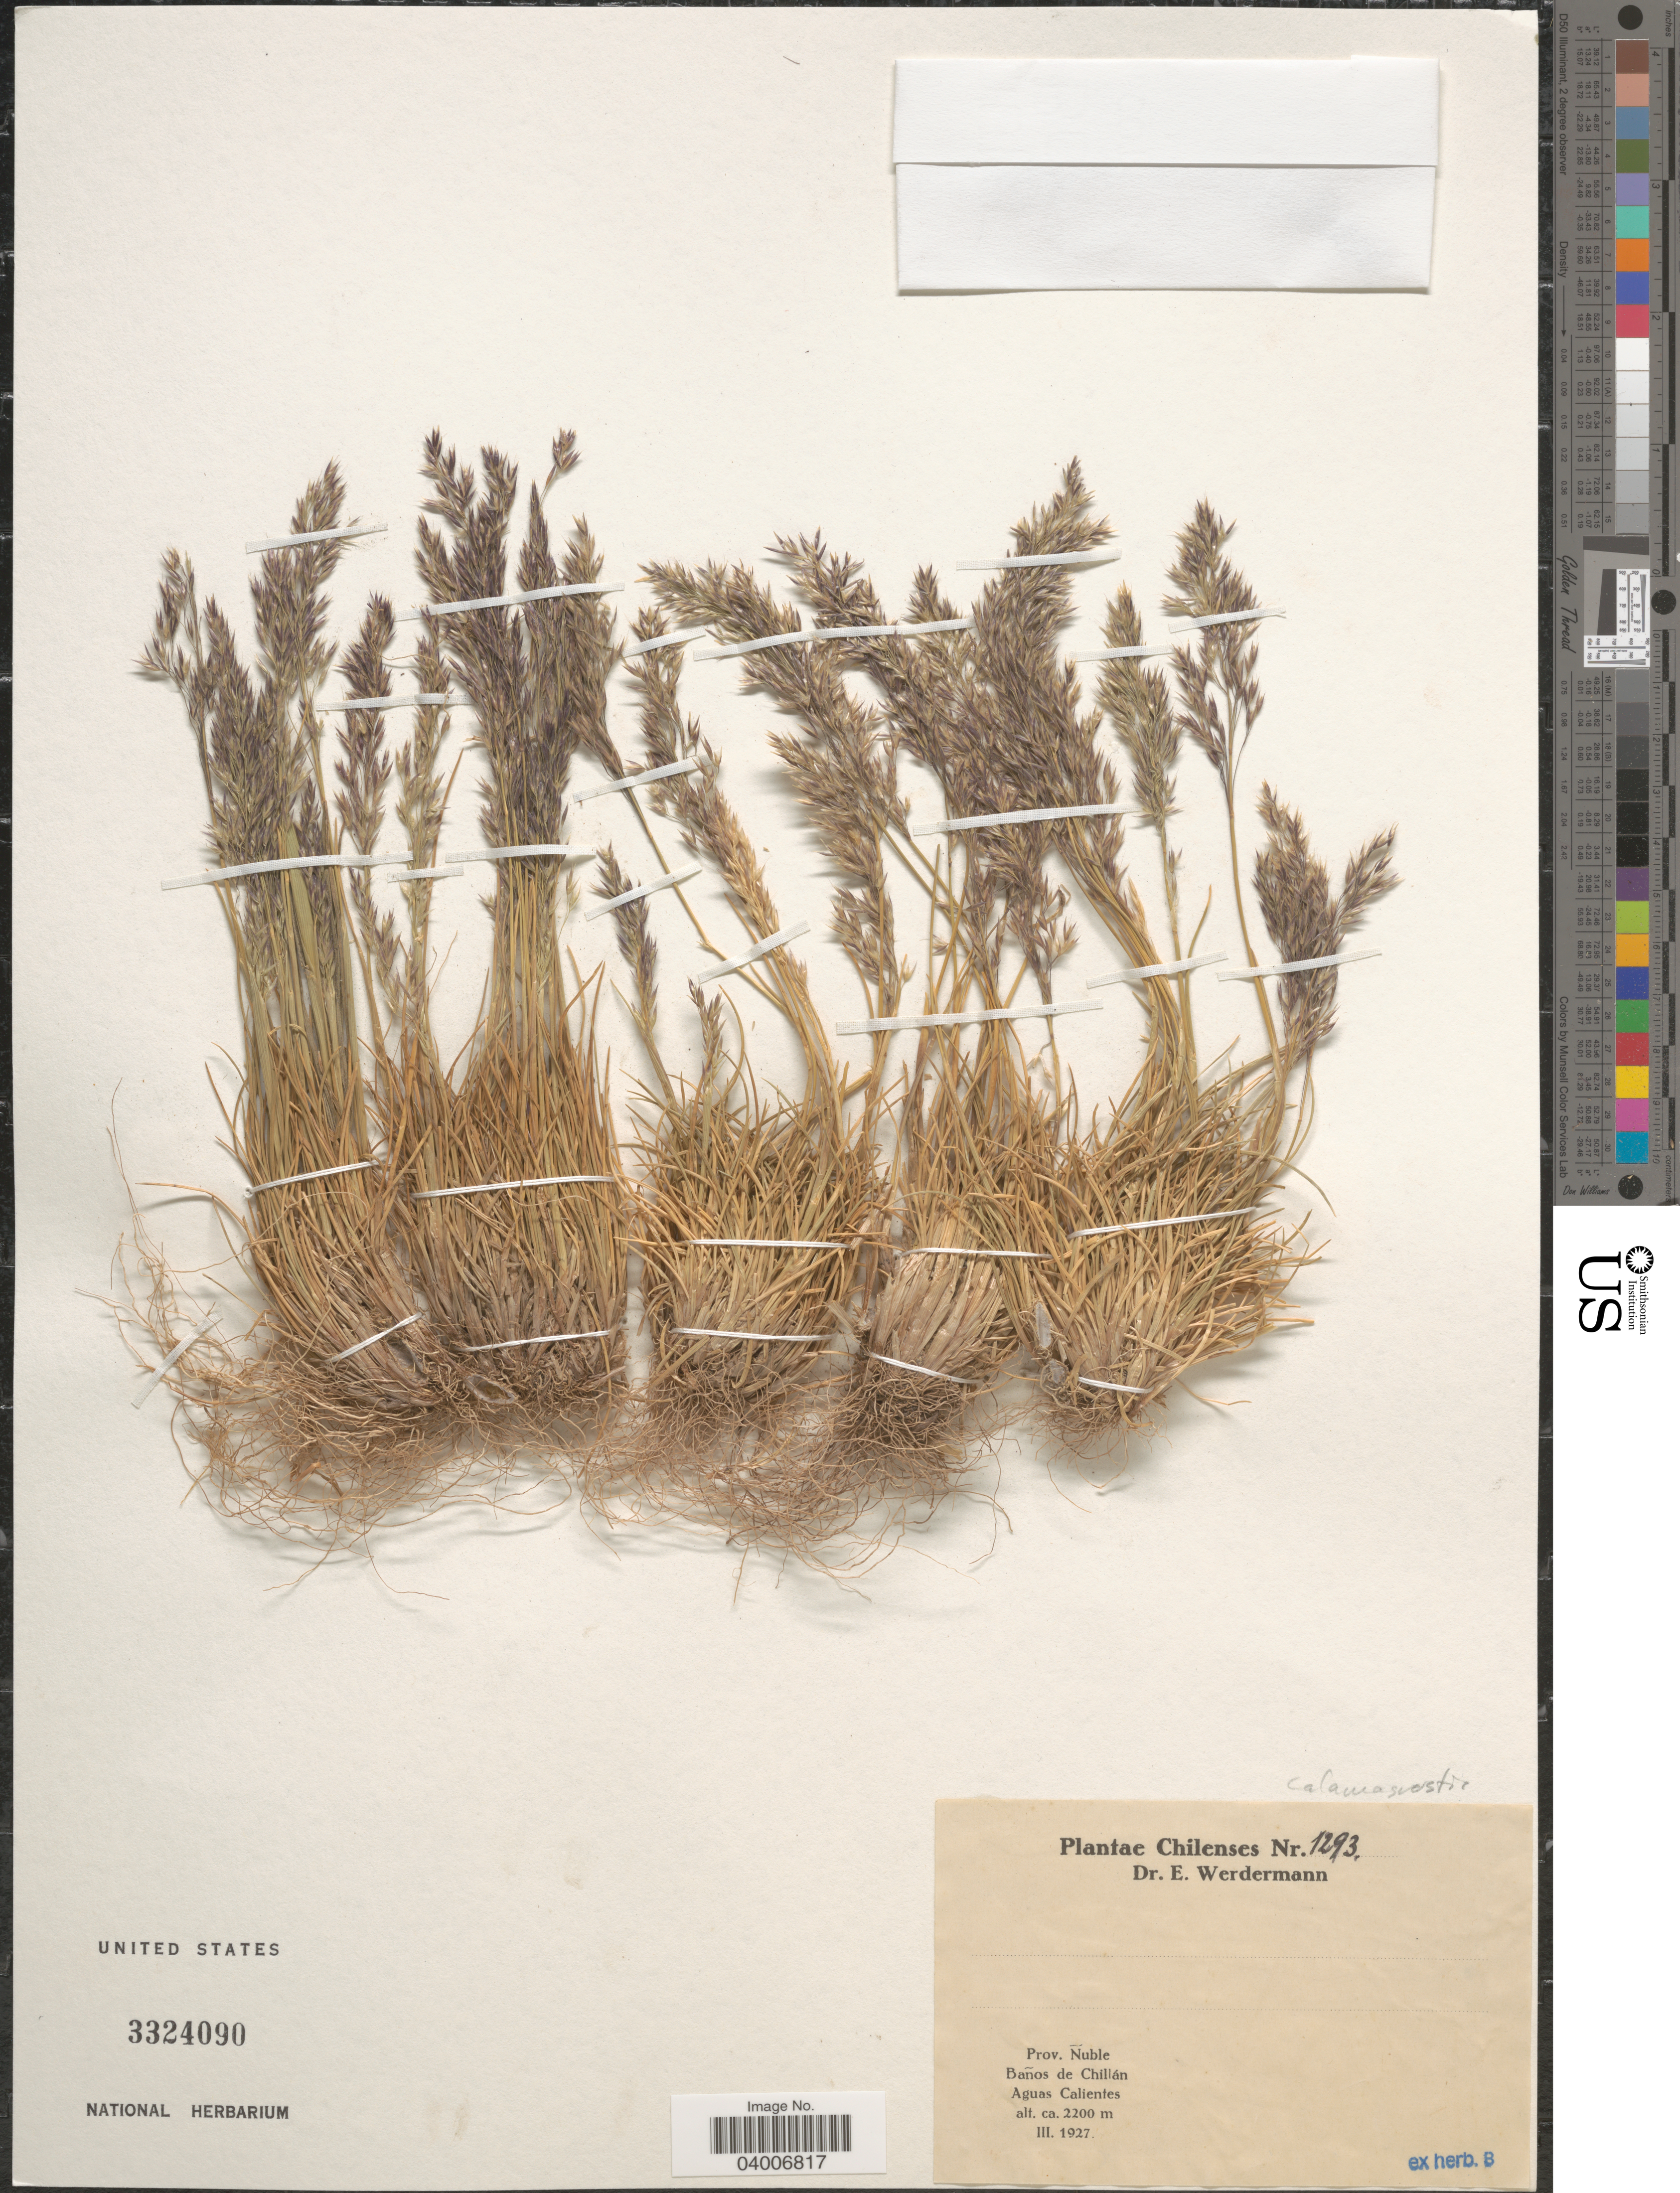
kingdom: Plantae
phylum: Tracheophyta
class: Liliopsida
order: Poales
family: Poaceae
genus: Cinnagrostis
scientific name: Cinnagrostis sp.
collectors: E. Werdermann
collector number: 1293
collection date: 1927-03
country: Chile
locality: Prov. Ñuble. Baños de Chilián. Aguas Calientes.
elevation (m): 2200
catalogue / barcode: US 3324090